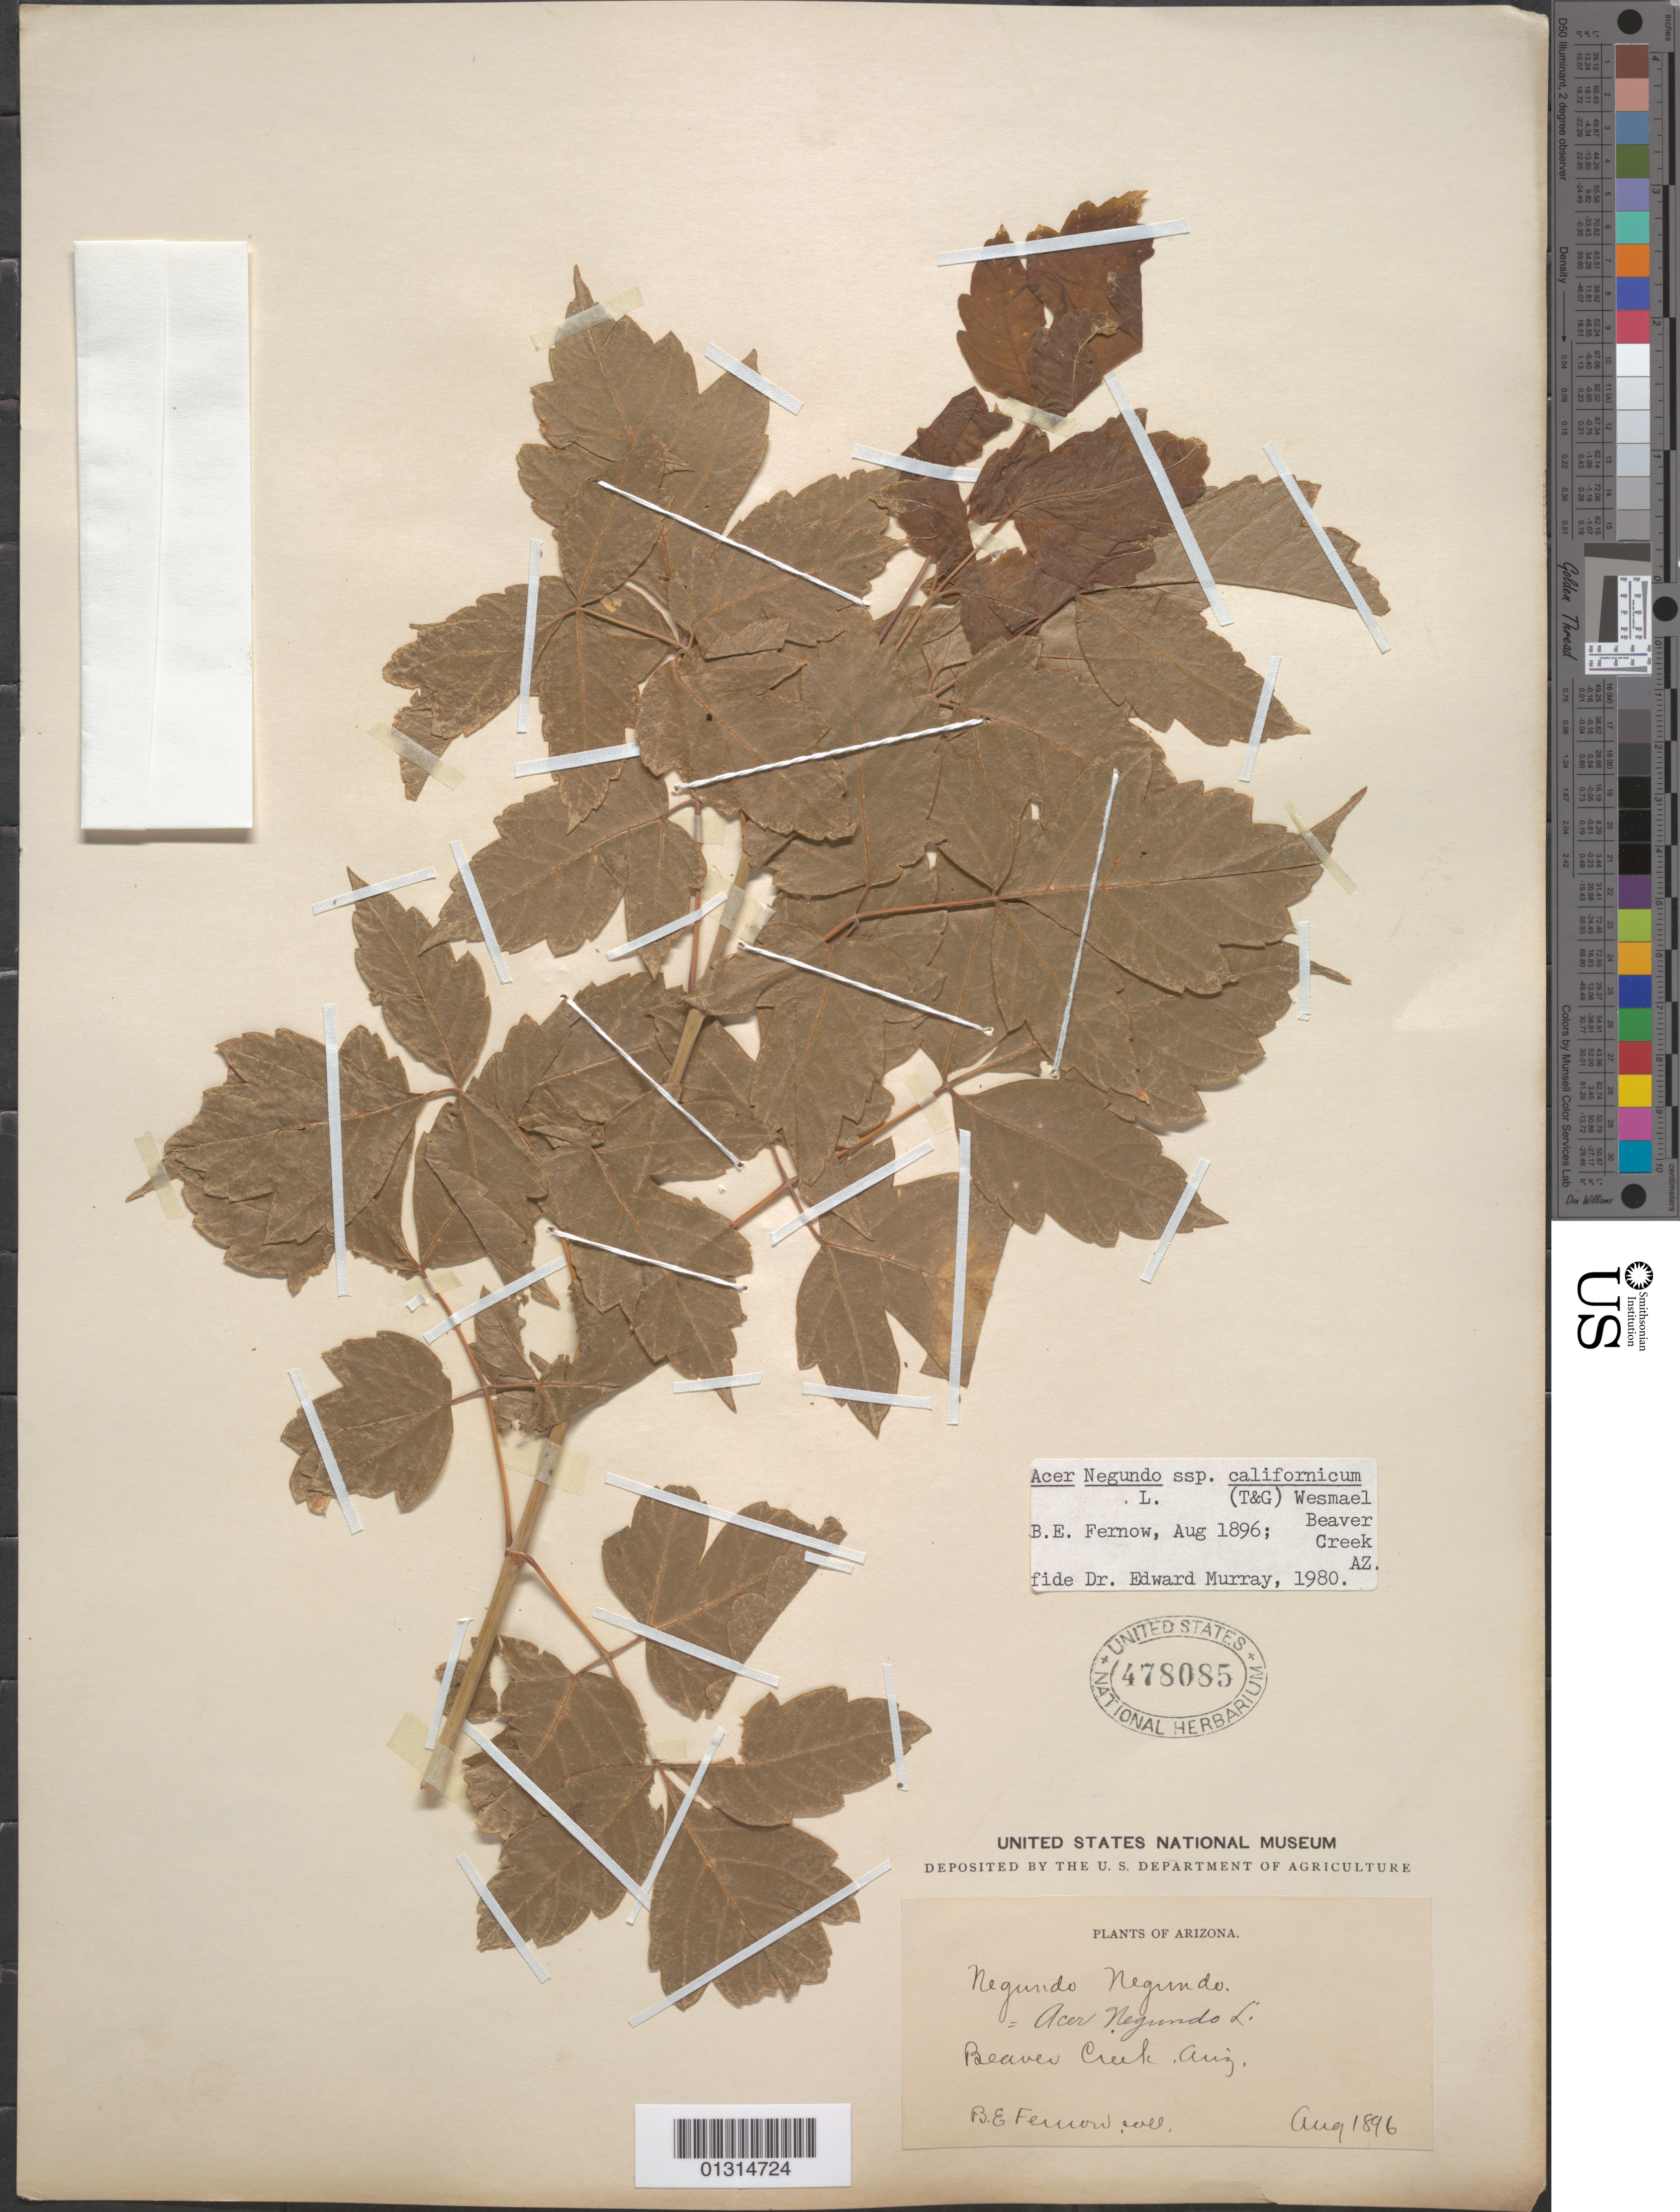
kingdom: Plantae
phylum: Tracheophyta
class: Magnoliopsida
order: Sapindales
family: Sapindaceae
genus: Acer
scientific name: Acer negundo subsp. californicum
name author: (Torr. & A. Gray) Wesm.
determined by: Murray, Edward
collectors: B. Fernow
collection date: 1896-08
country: United States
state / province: Arizona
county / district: Yavapai County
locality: Beaver Creek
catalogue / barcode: US 478085